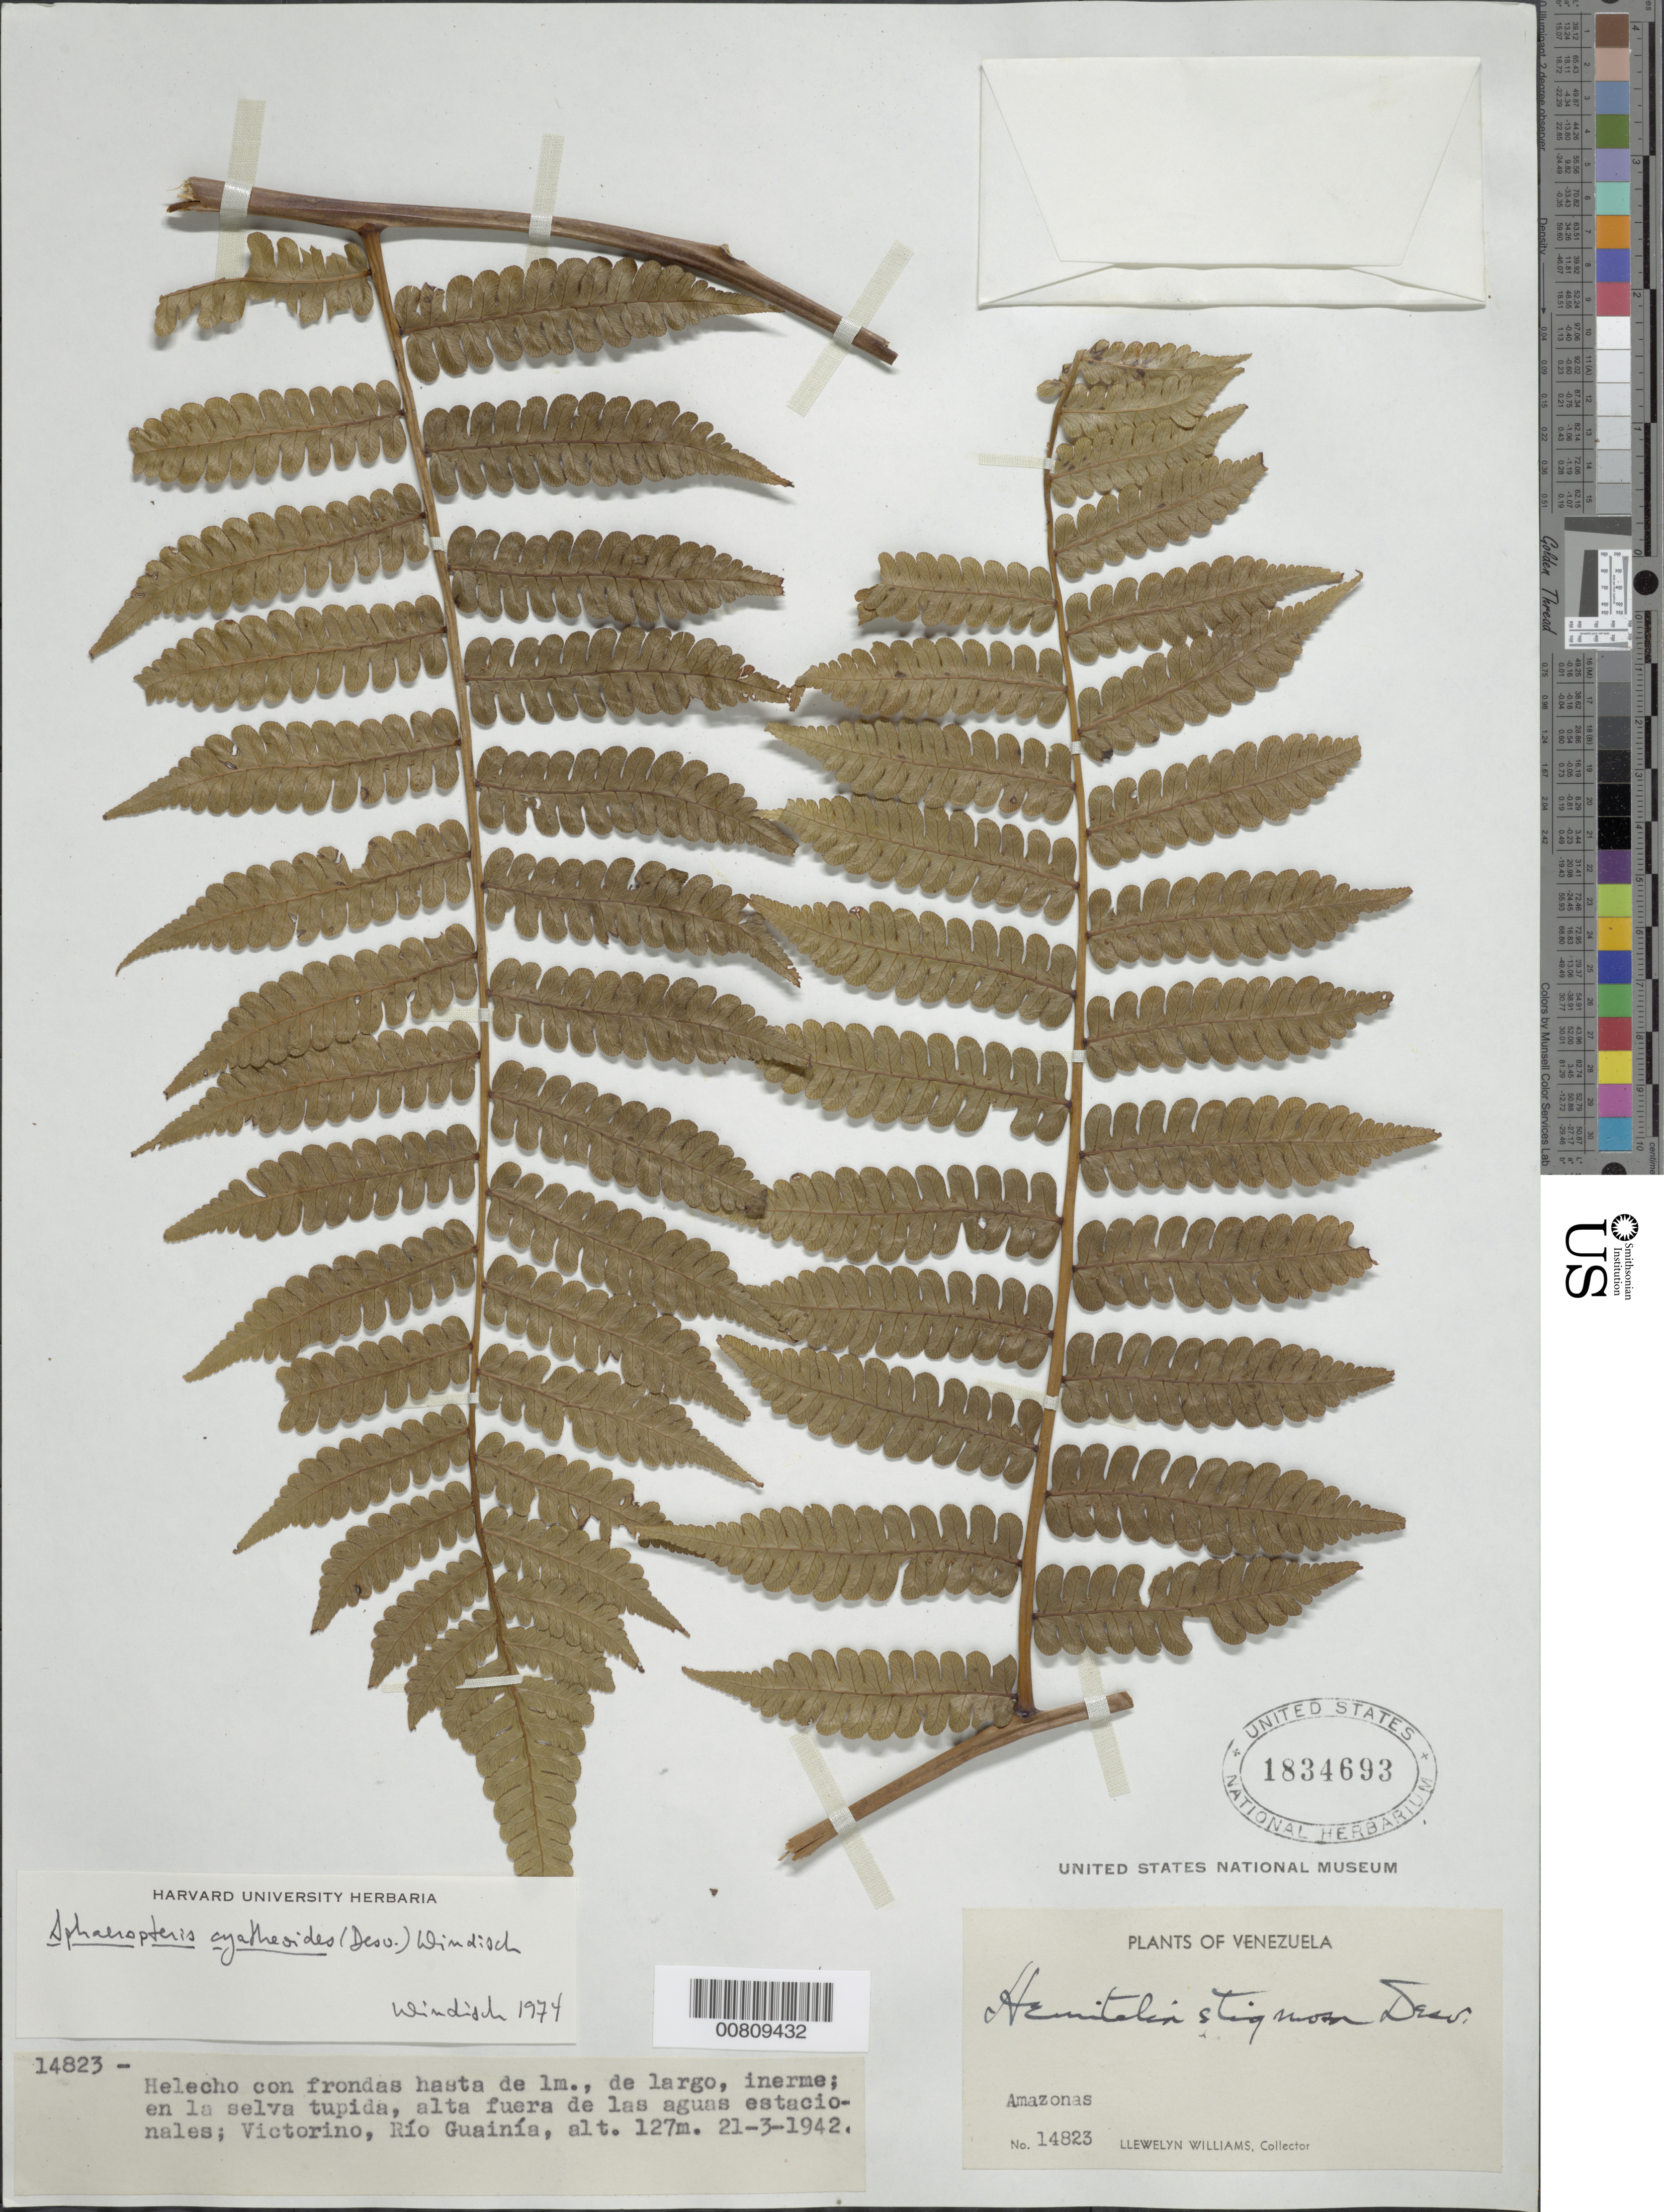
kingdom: Plantae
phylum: Tracheophyta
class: Polypodiopsida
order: Cyatheales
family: Cyatheaceae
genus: Cyathea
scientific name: Cyathea cyatheoides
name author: (Desv.) K.U. Kramer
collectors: Ll. Williams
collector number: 14823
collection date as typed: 21-Mar-42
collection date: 1942-03-21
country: Venezuela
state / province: Amazonas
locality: Victorino, Río Guainía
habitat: Selva tupida, alta fuera de las aguas estacionales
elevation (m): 127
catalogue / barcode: US 1834693